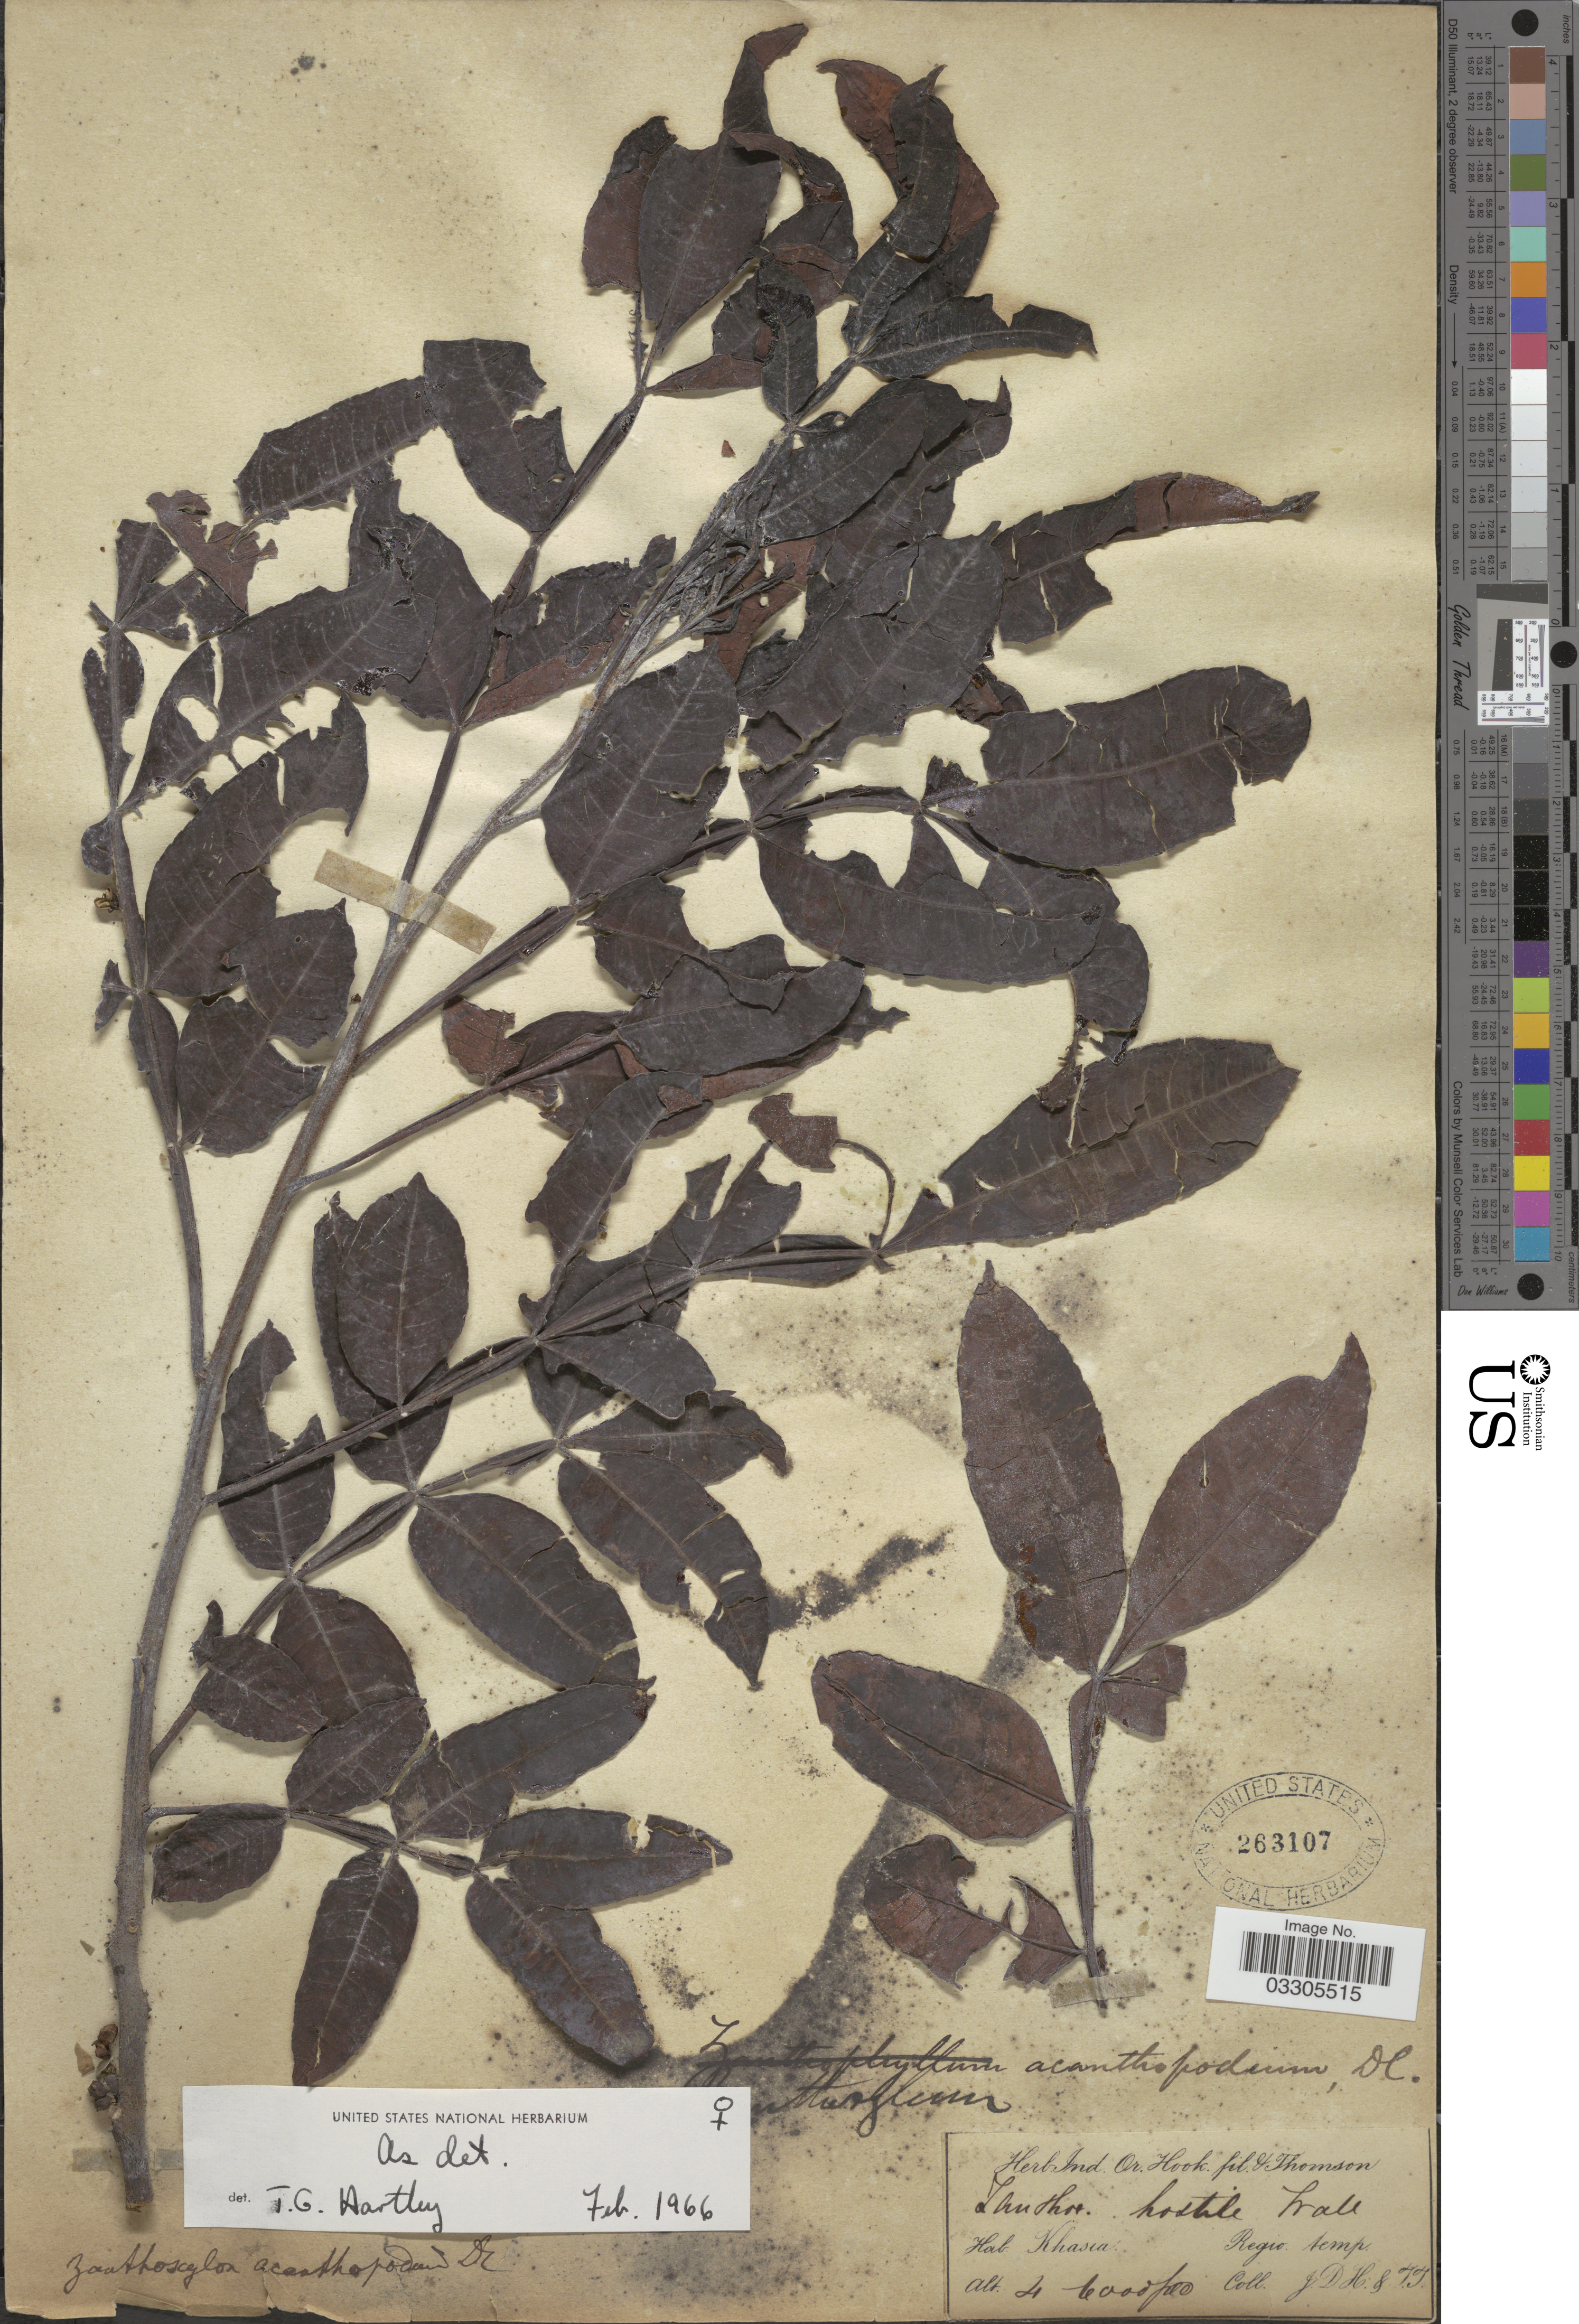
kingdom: Plantae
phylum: Tracheophyta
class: Magnoliopsida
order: Sapindales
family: Rutaceae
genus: Zanthoxylum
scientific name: Zanthoxylum acanthopodium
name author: DC.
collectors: J. D. Hooker & T. Thomson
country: India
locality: Khasia, Regio temp.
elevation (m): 1219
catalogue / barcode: US 263107